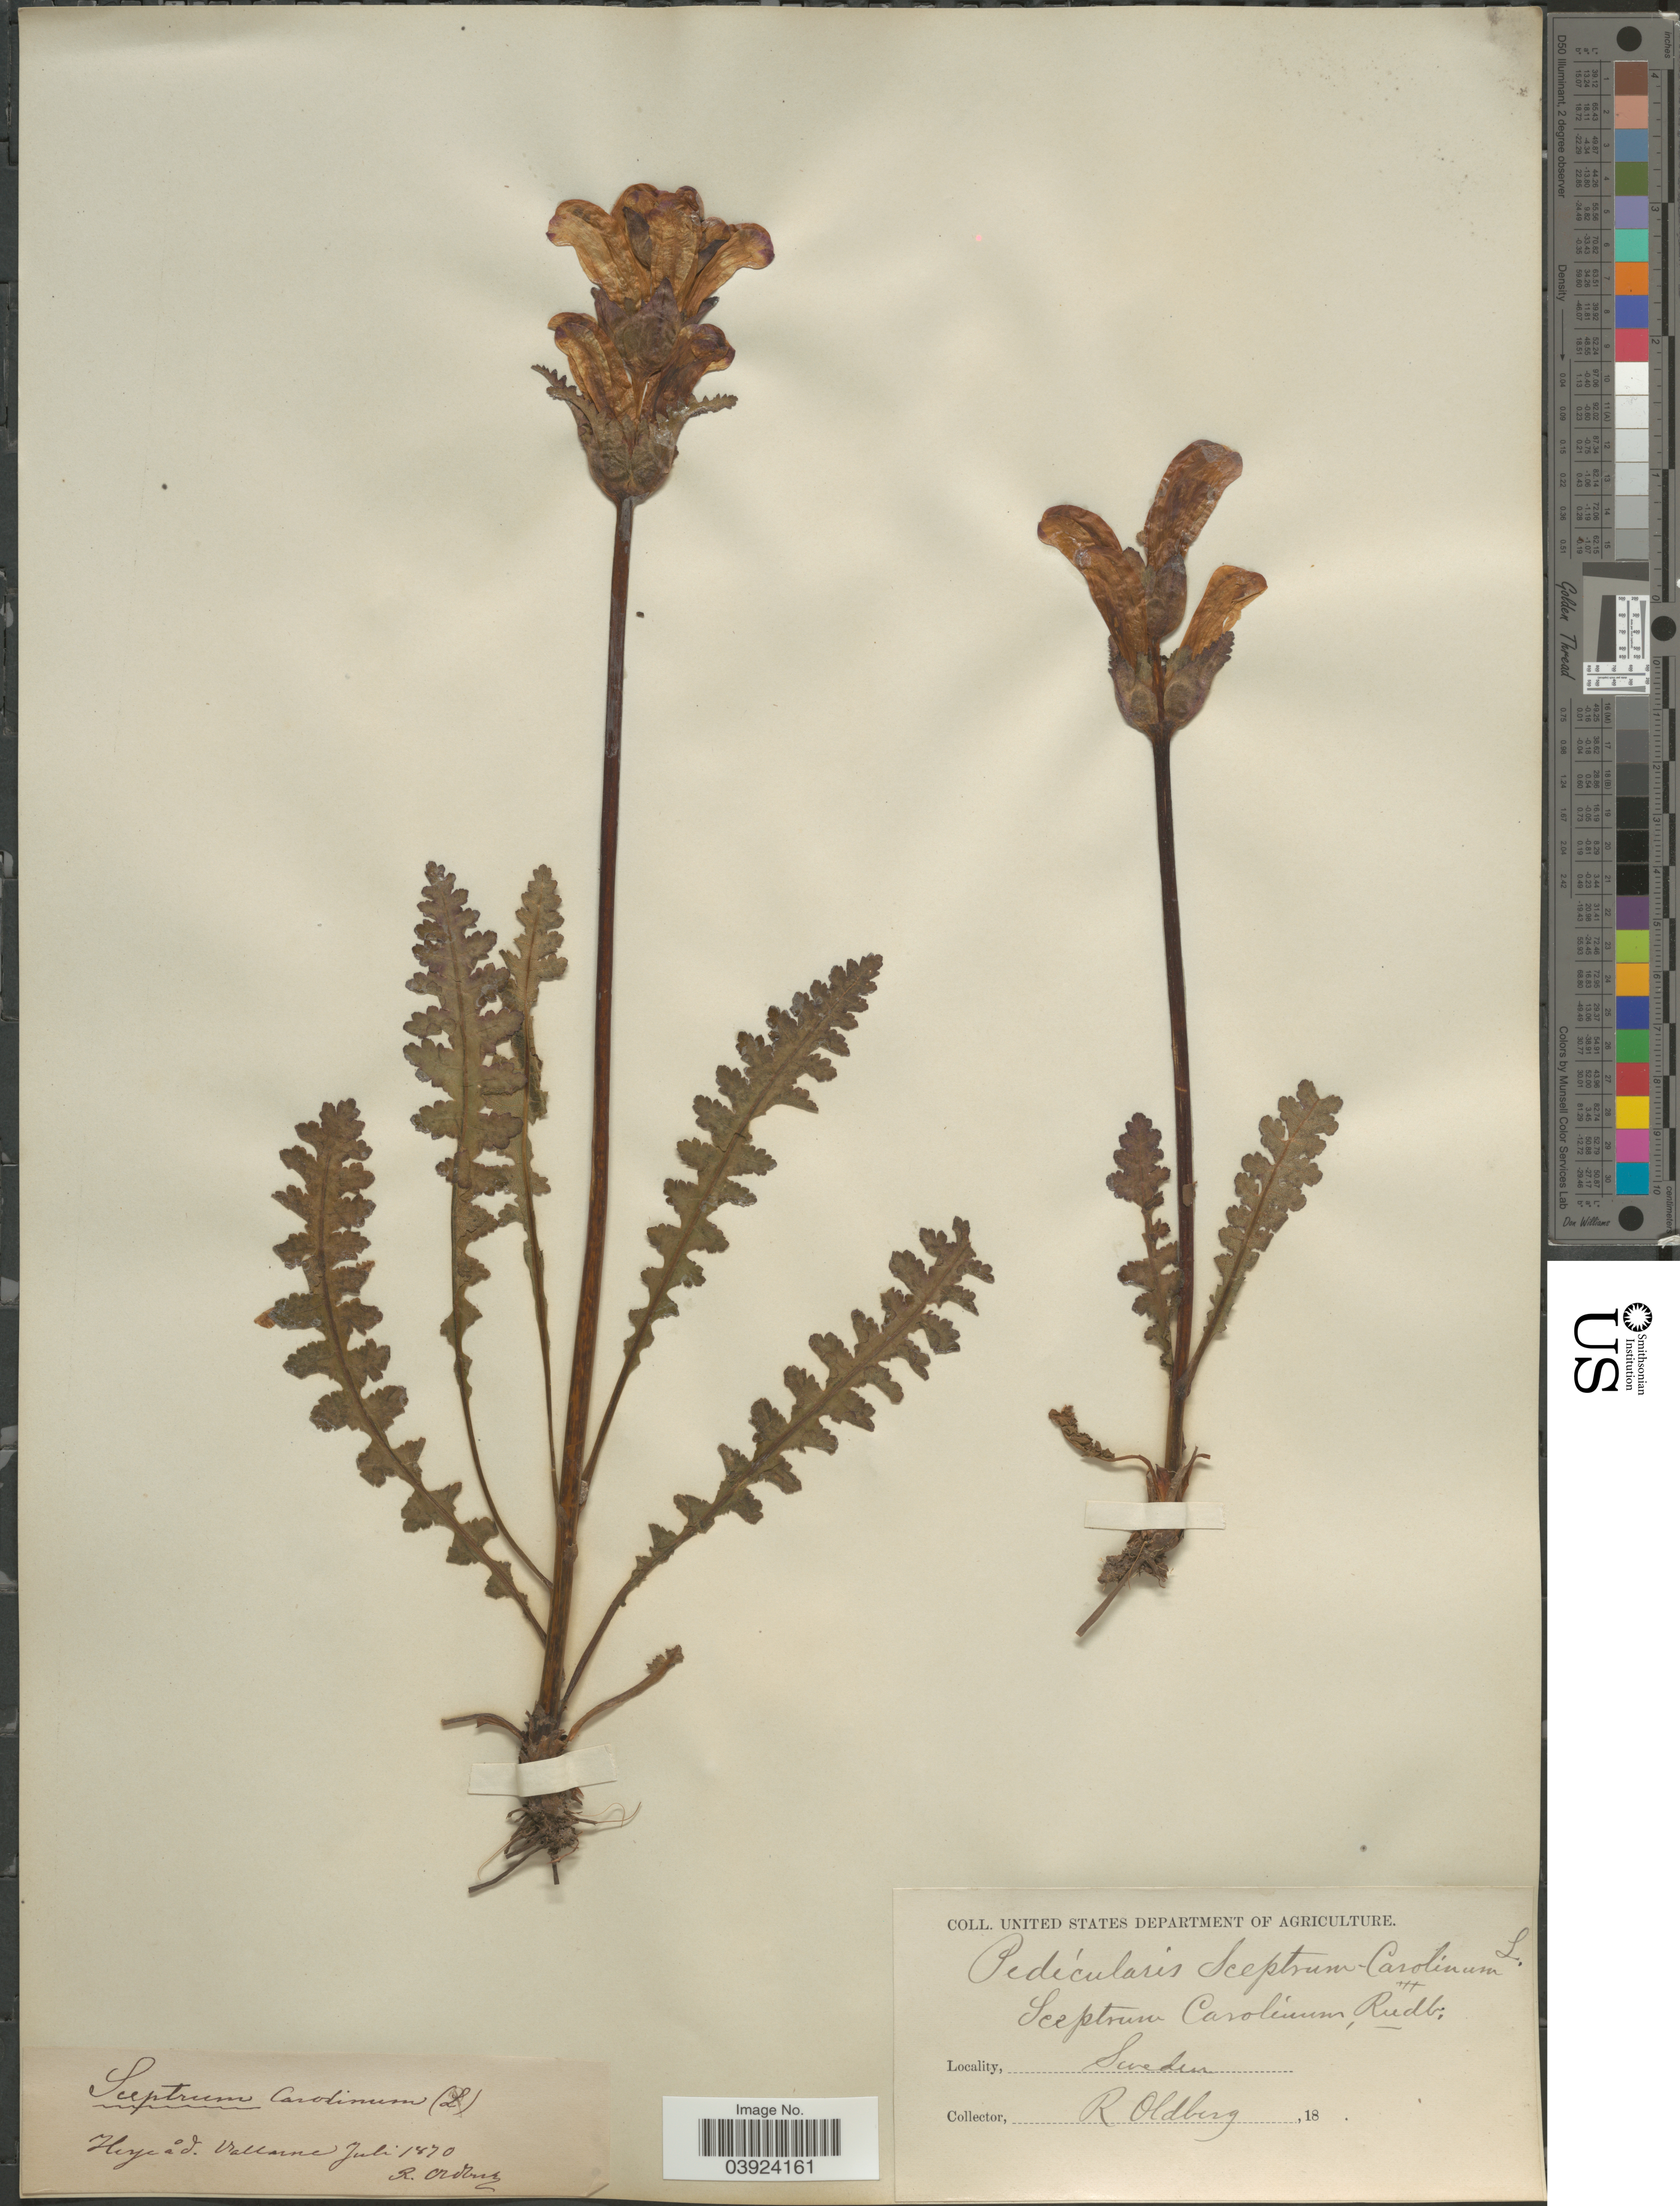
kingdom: Plantae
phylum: Tracheophyta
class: Magnoliopsida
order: Lamiales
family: Orobanchaceae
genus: Pedicularis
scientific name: Pedicularis sceptrum-carolinum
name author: L.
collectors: R. Oldberg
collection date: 1870-07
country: Sweden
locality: Herjeåd. Vallarne. [interpreted]